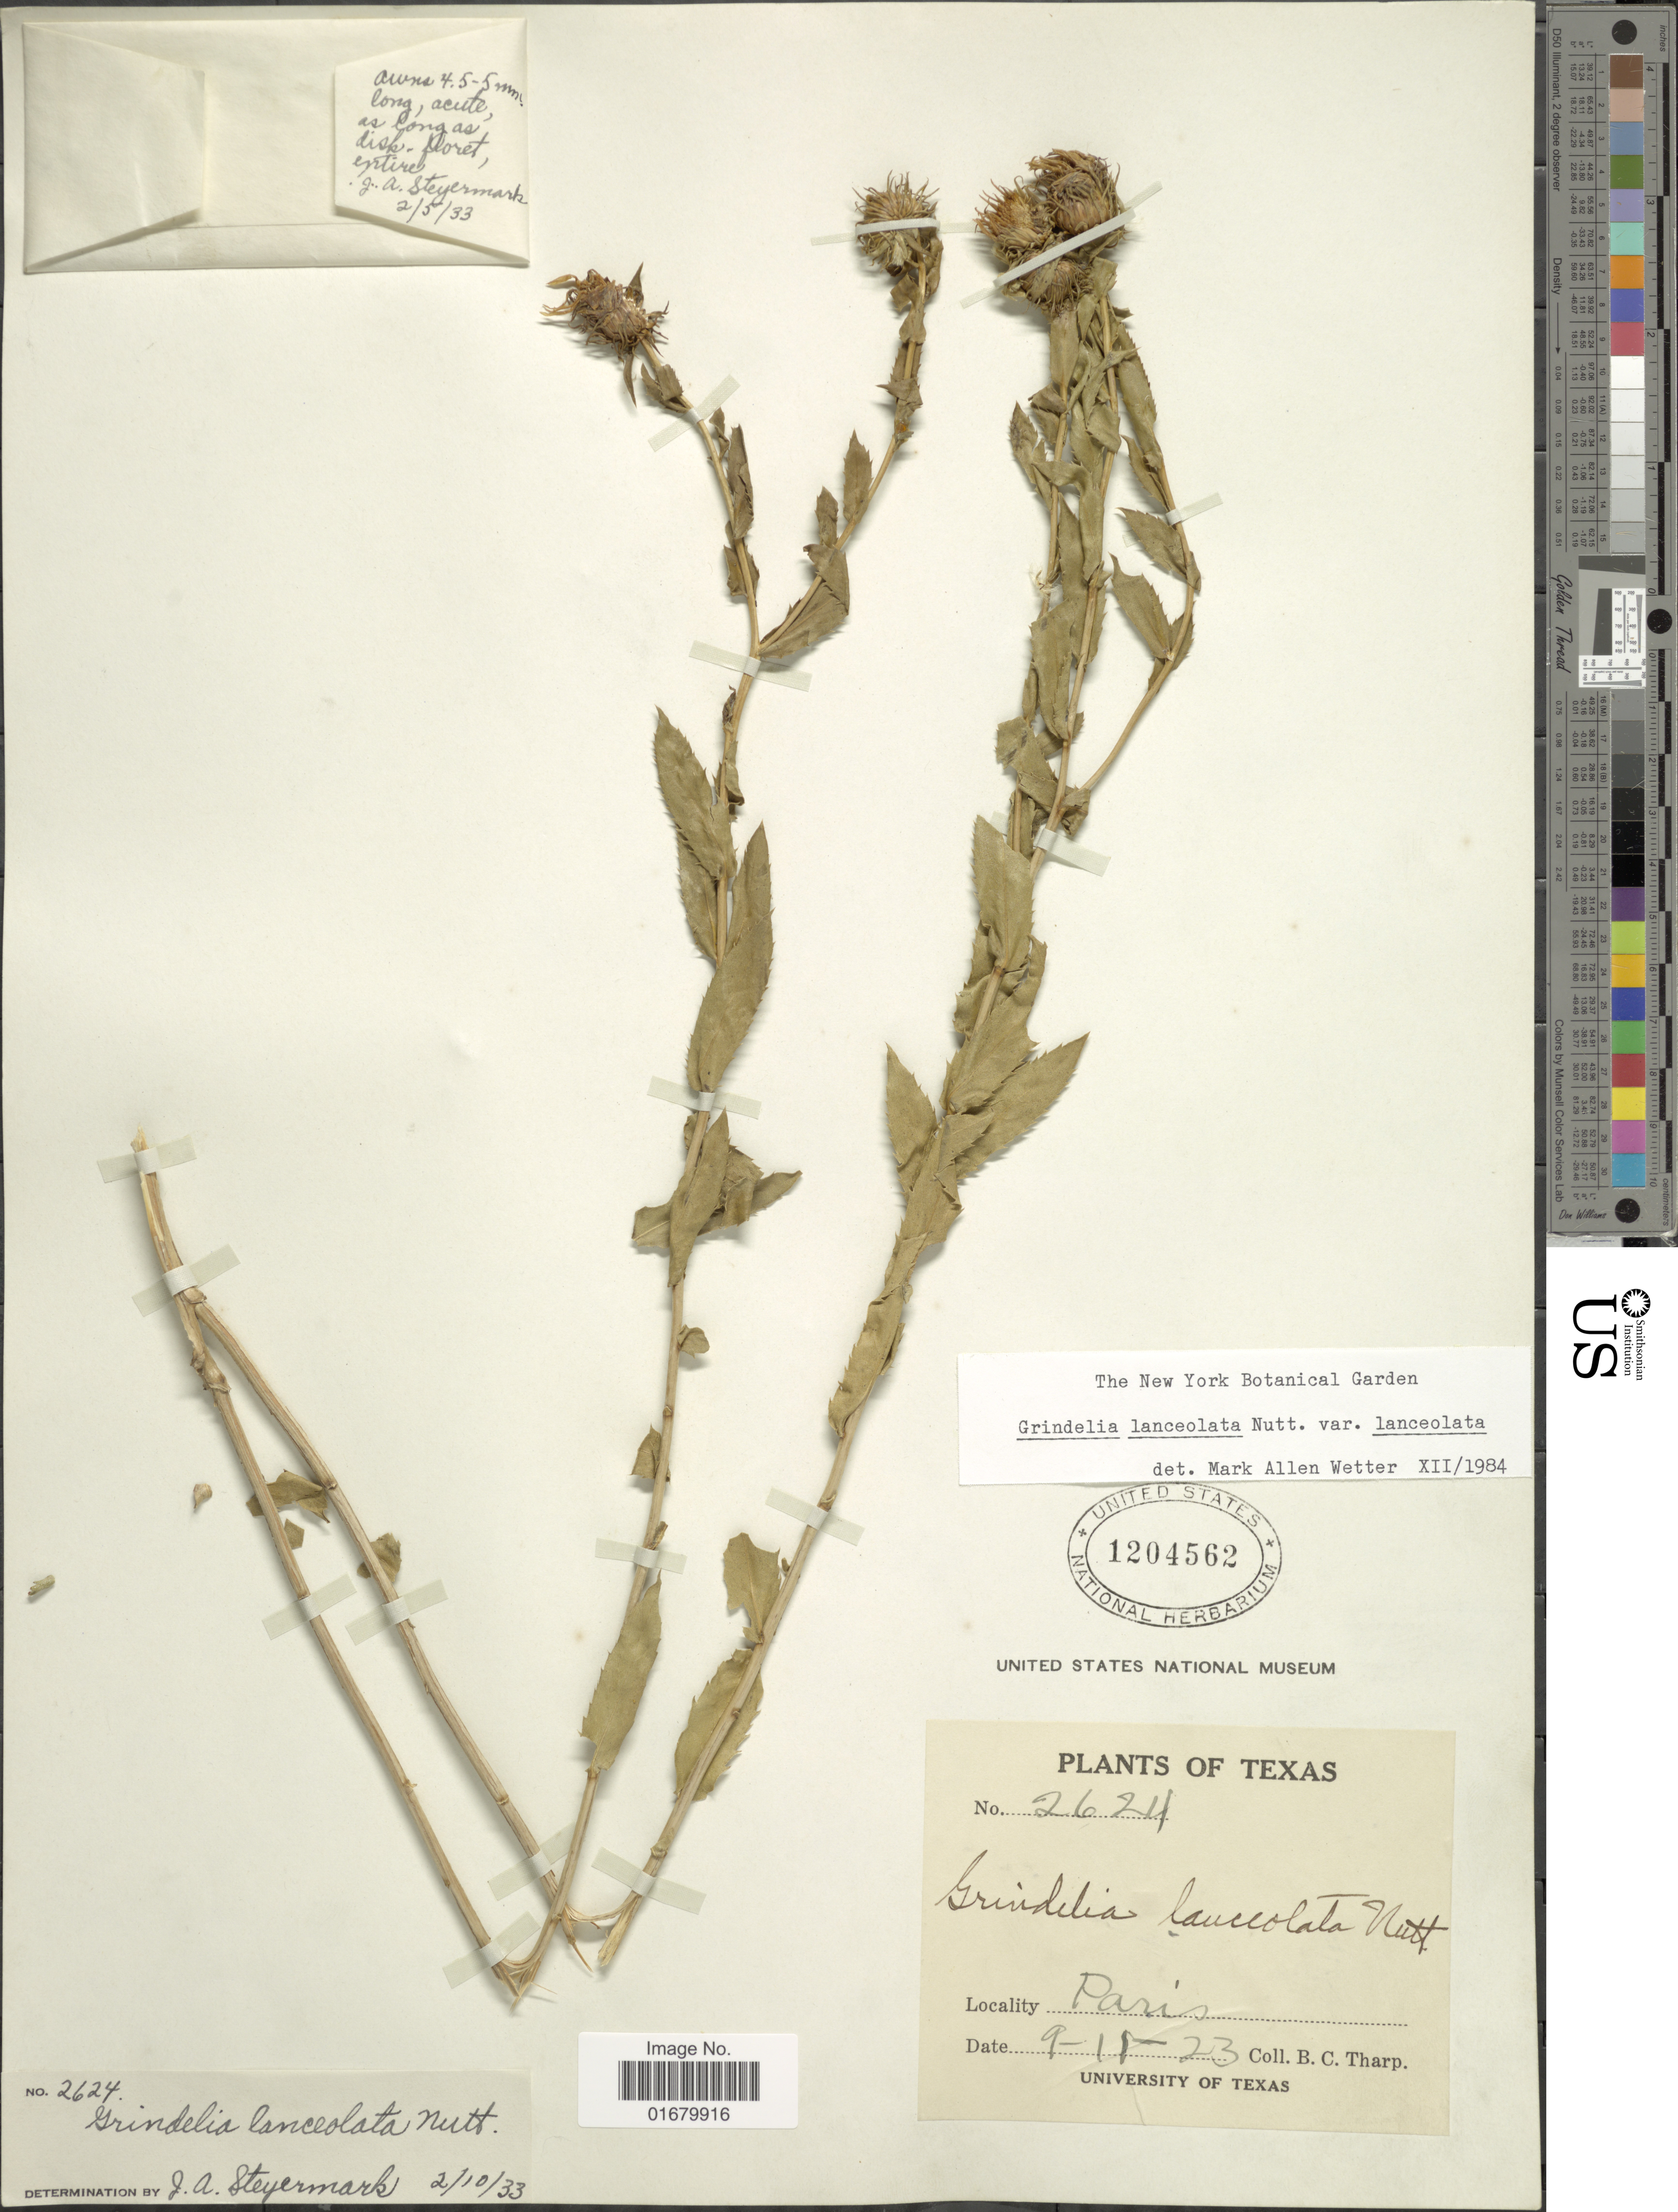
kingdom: Plantae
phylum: Tracheophyta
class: Magnoliopsida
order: Asterales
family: Asteraceae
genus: Grindelia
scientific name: Grindelia lanceolata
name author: Nutt.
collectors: B. C. Tharp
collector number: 2624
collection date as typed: Transcribed d/m/y: 11/9/23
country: United States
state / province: Texas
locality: Paris.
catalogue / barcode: US 1204562